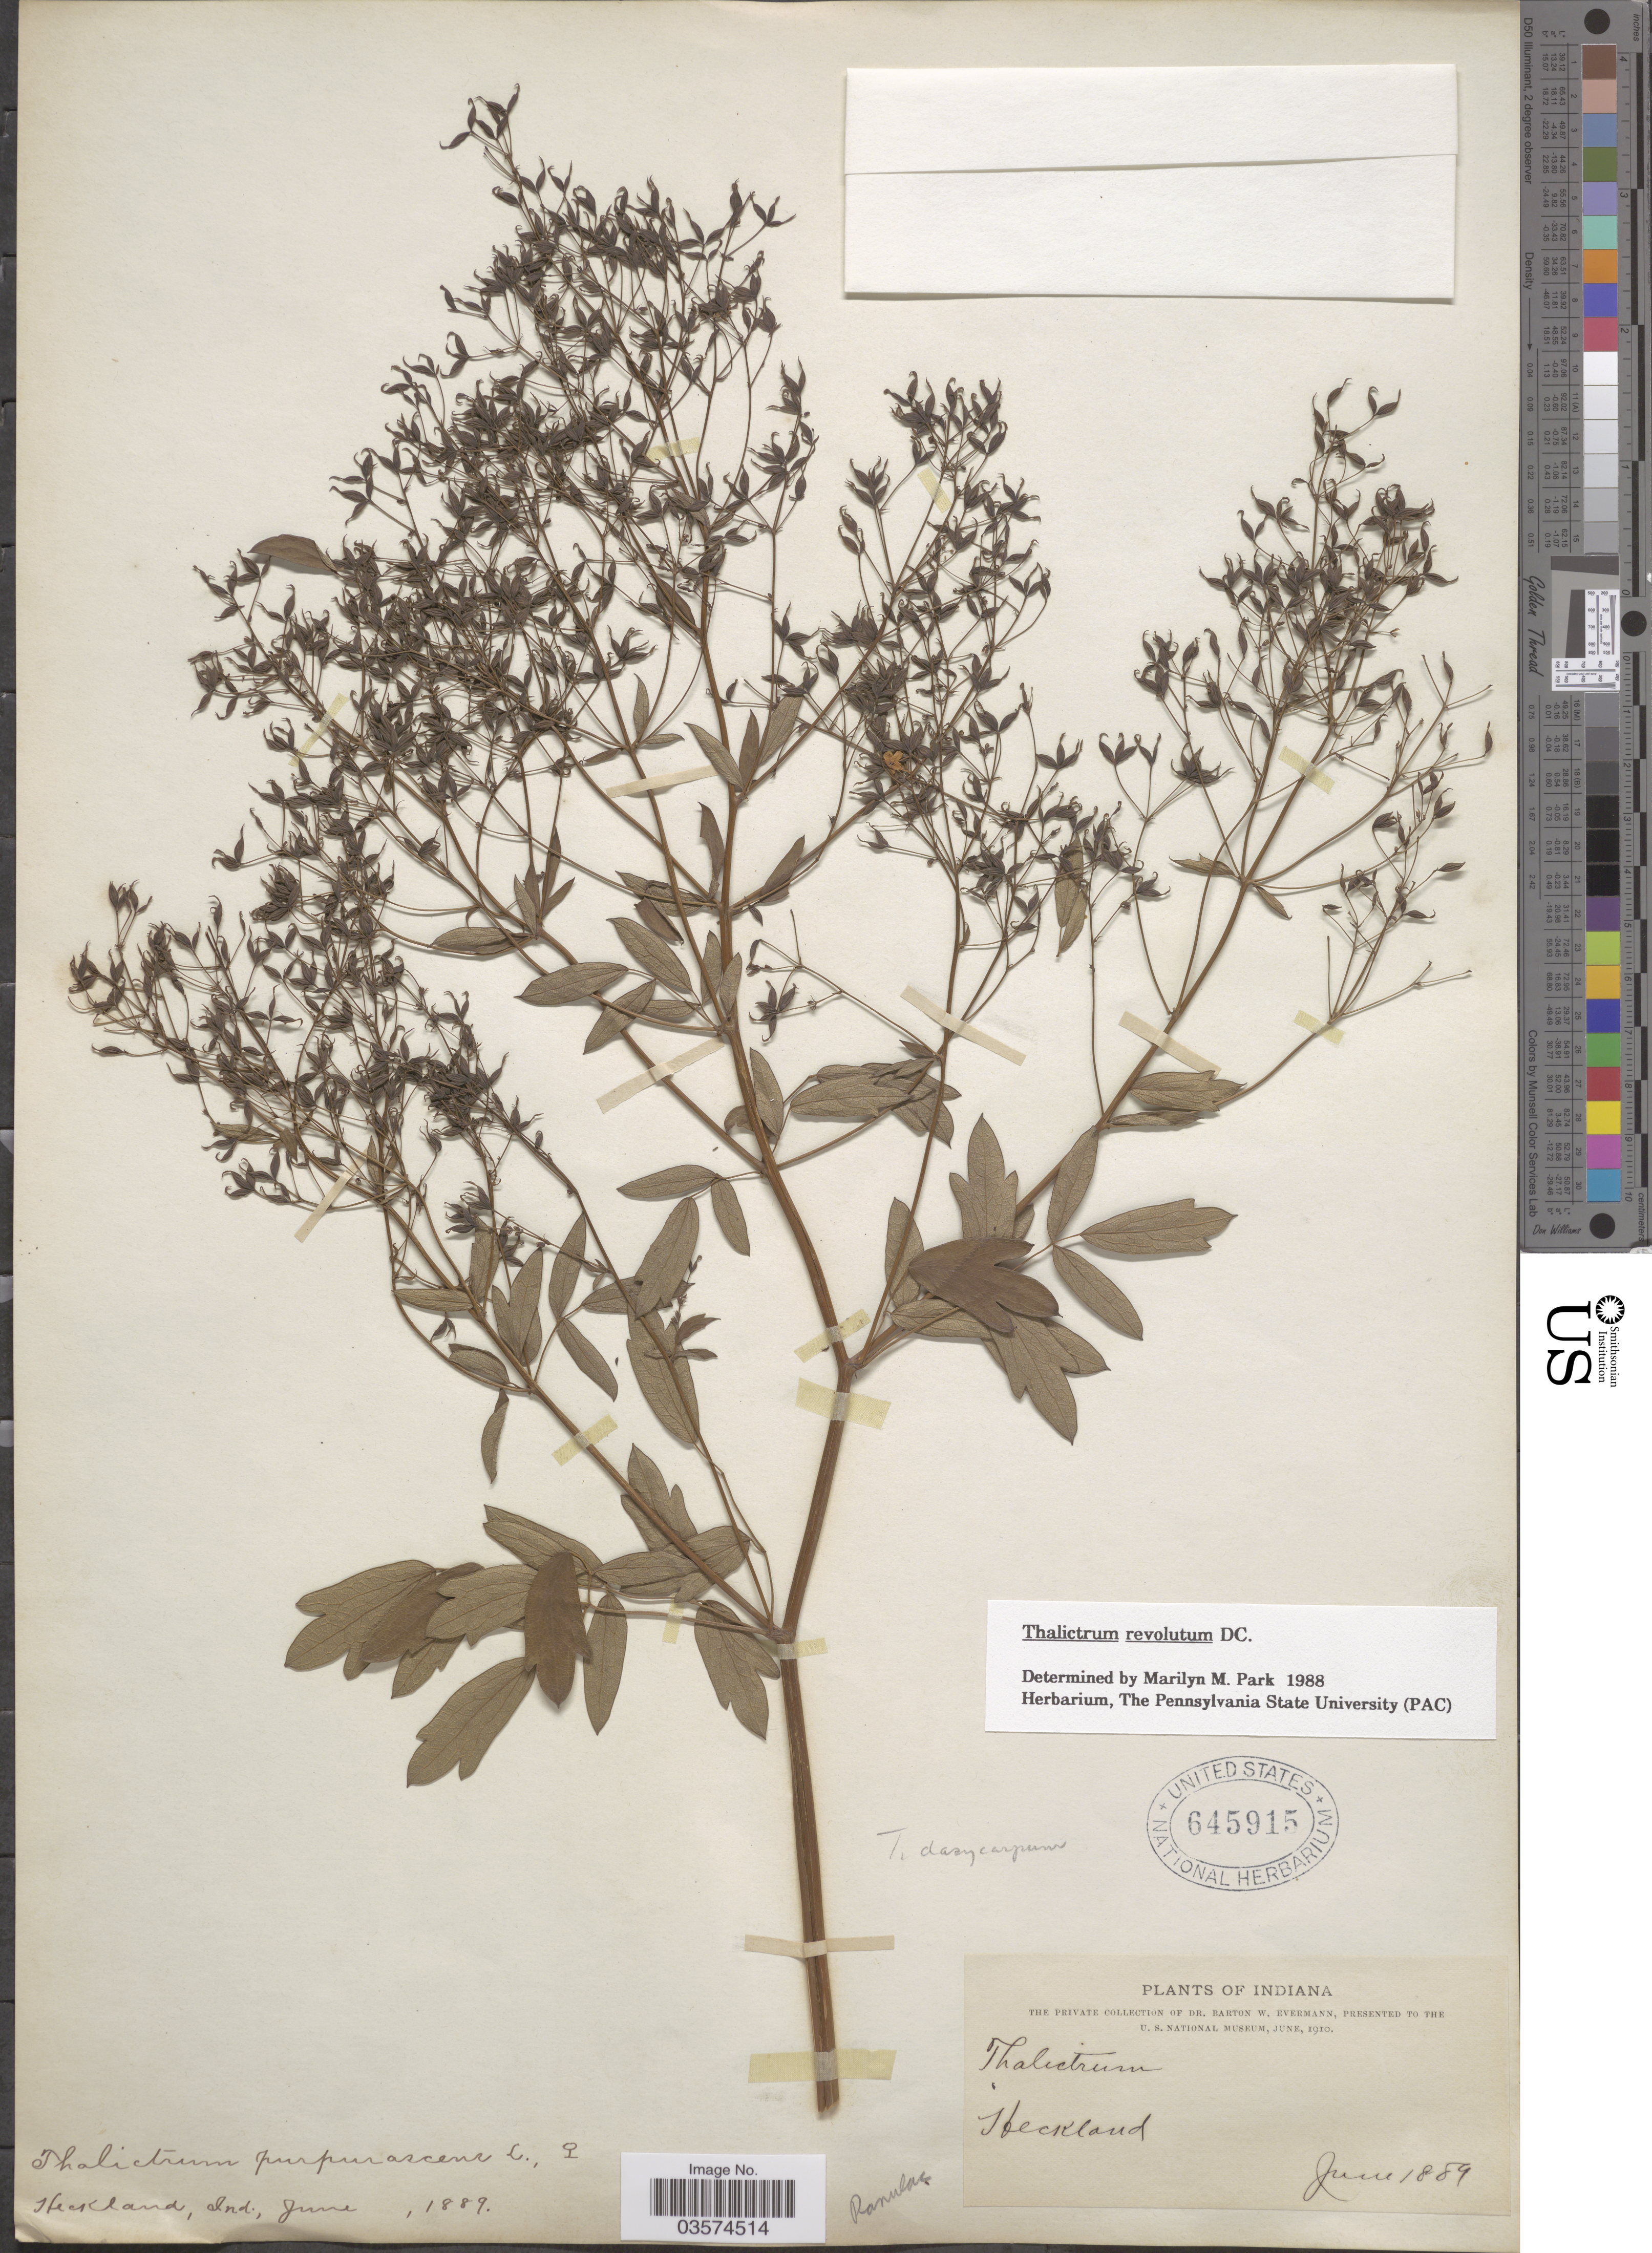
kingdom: Plantae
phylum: Tracheophyta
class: Magnoliopsida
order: Ranunculales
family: Ranunculaceae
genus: Thalictrum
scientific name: Thalictrum amphibolum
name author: Greene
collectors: B. W. Evermann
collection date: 1889-06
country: United States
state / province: Indiana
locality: Heckland.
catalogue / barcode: US 645915